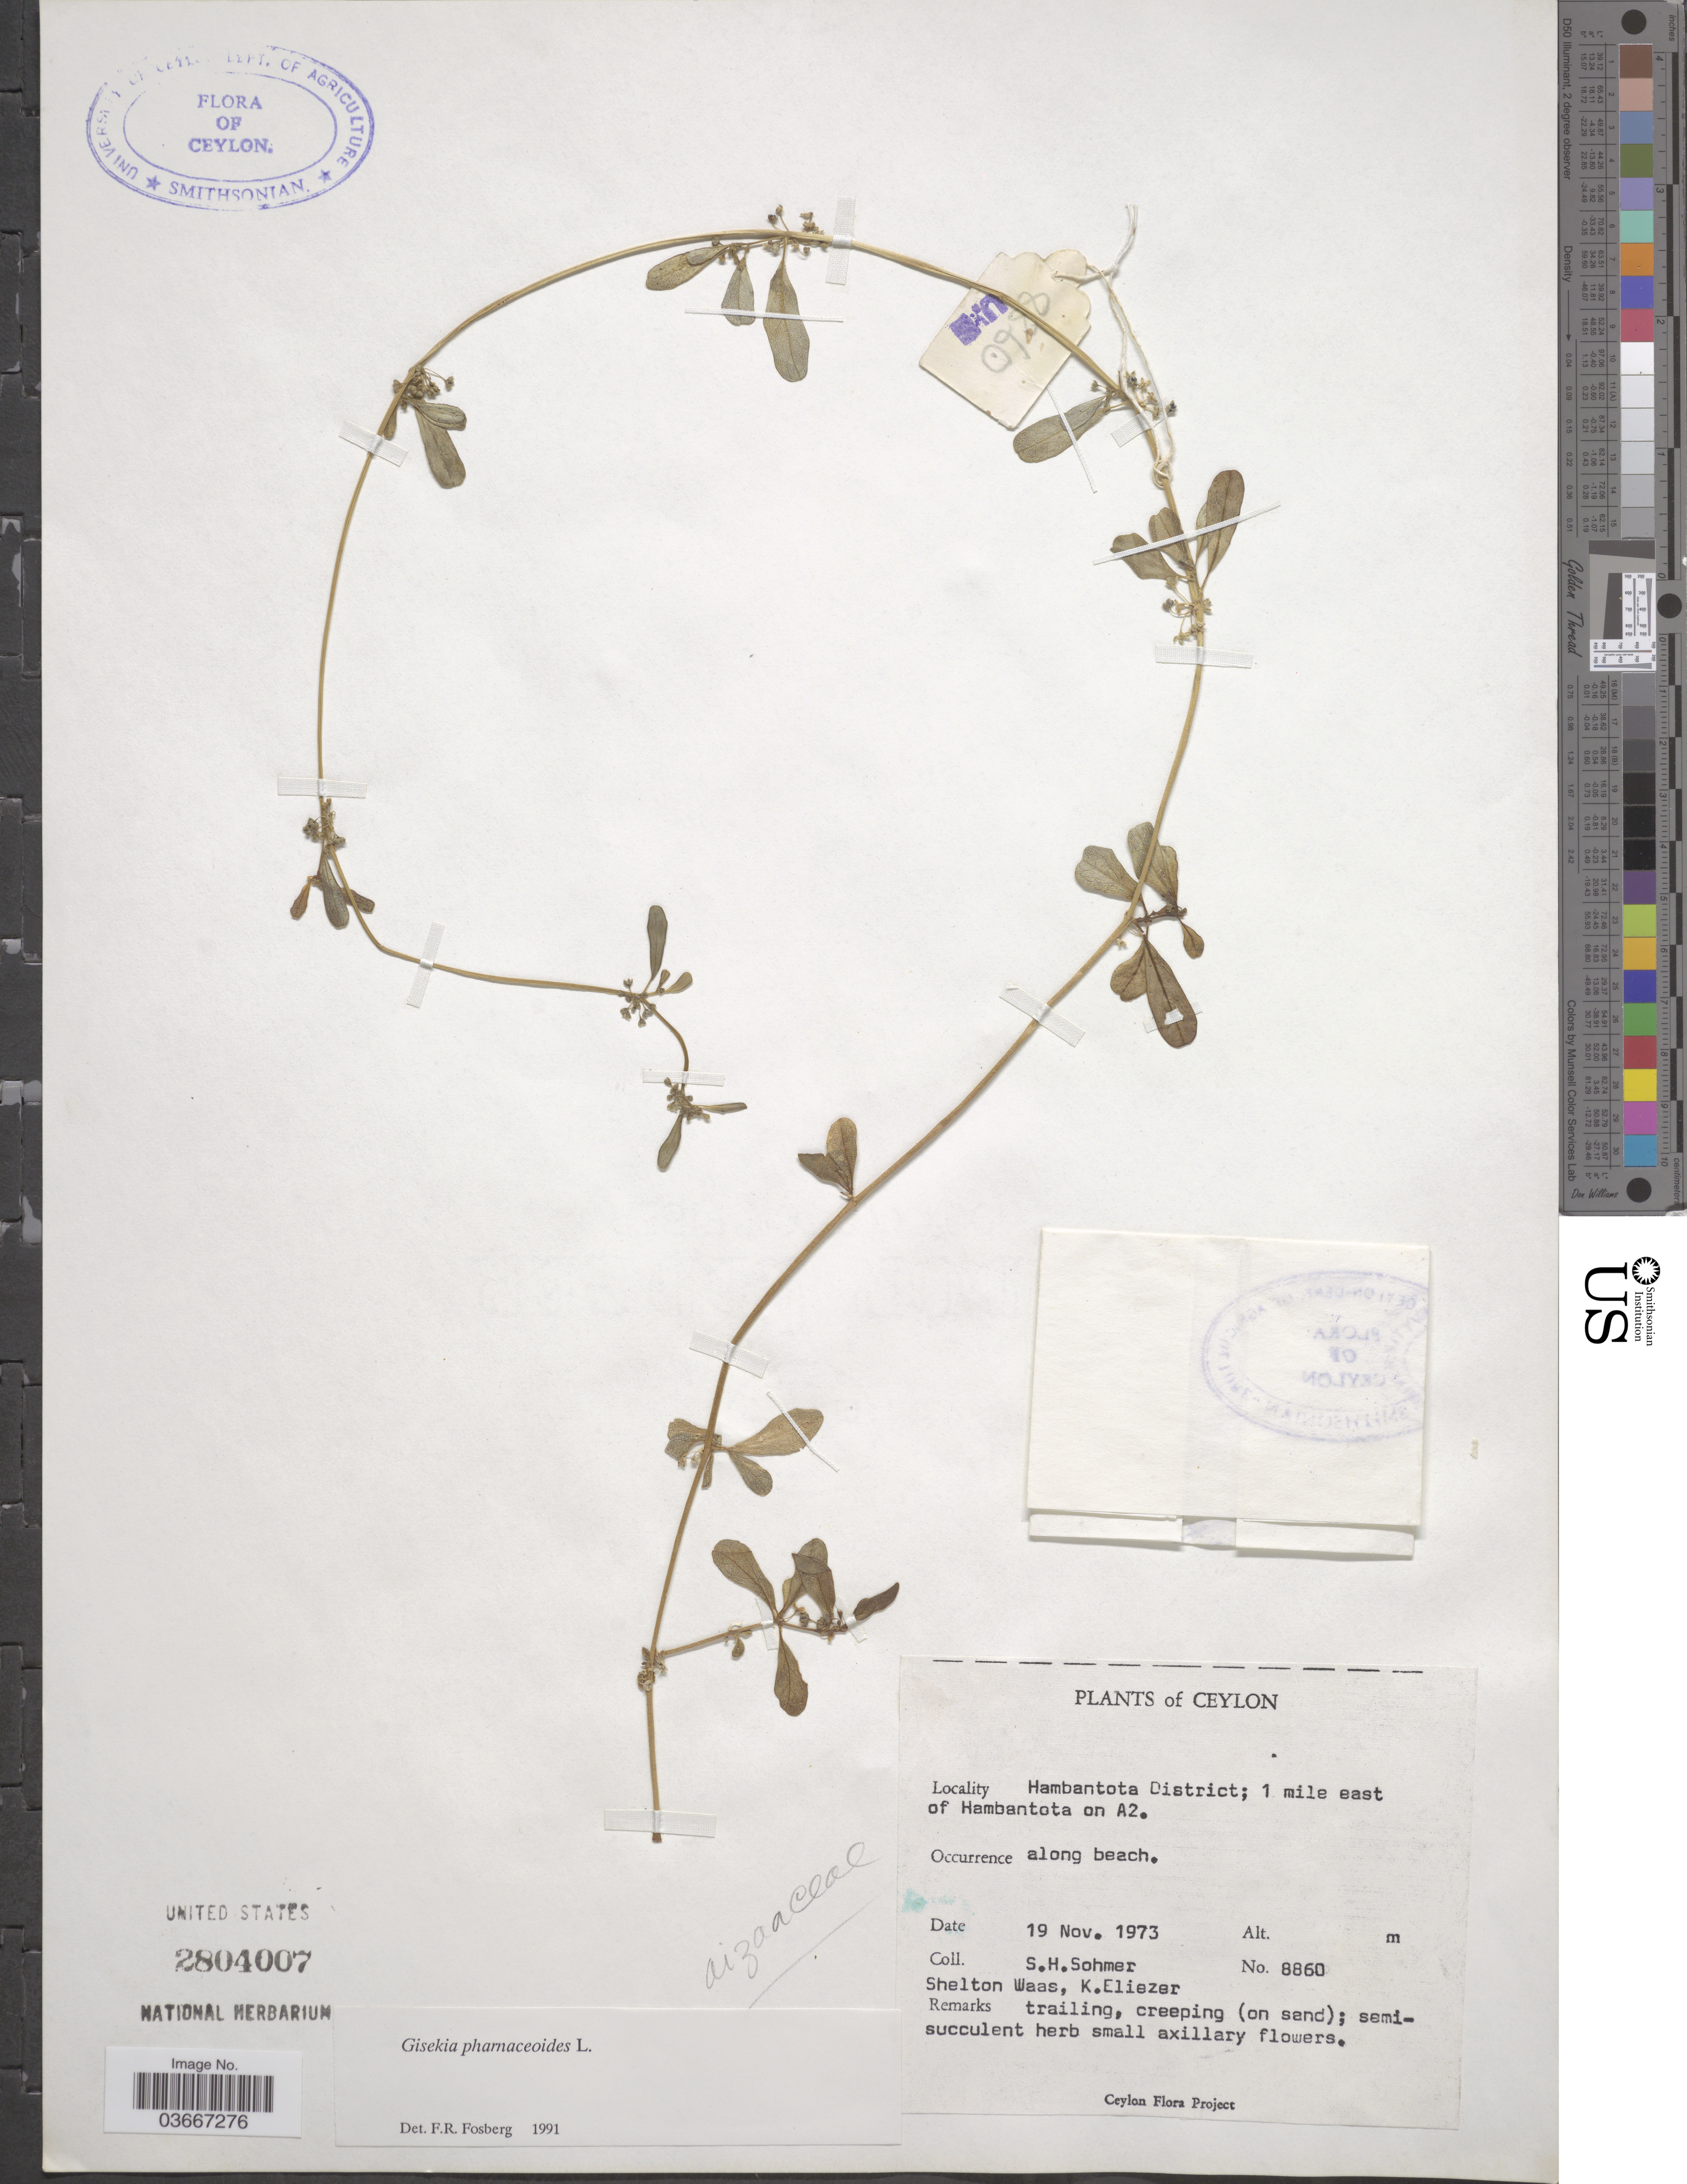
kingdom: Plantae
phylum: Tracheophyta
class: Magnoliopsida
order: Caryophyllales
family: Gisekiaceae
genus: Gisekia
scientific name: Gisekia sp.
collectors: S. H. Sohmer, S. Waas & K. Eliezer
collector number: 8860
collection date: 1973-11-19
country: Sri Lanka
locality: Ceylon. Hambantota District; 1 mile east of Hambantota on A2.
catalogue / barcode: US 2804007